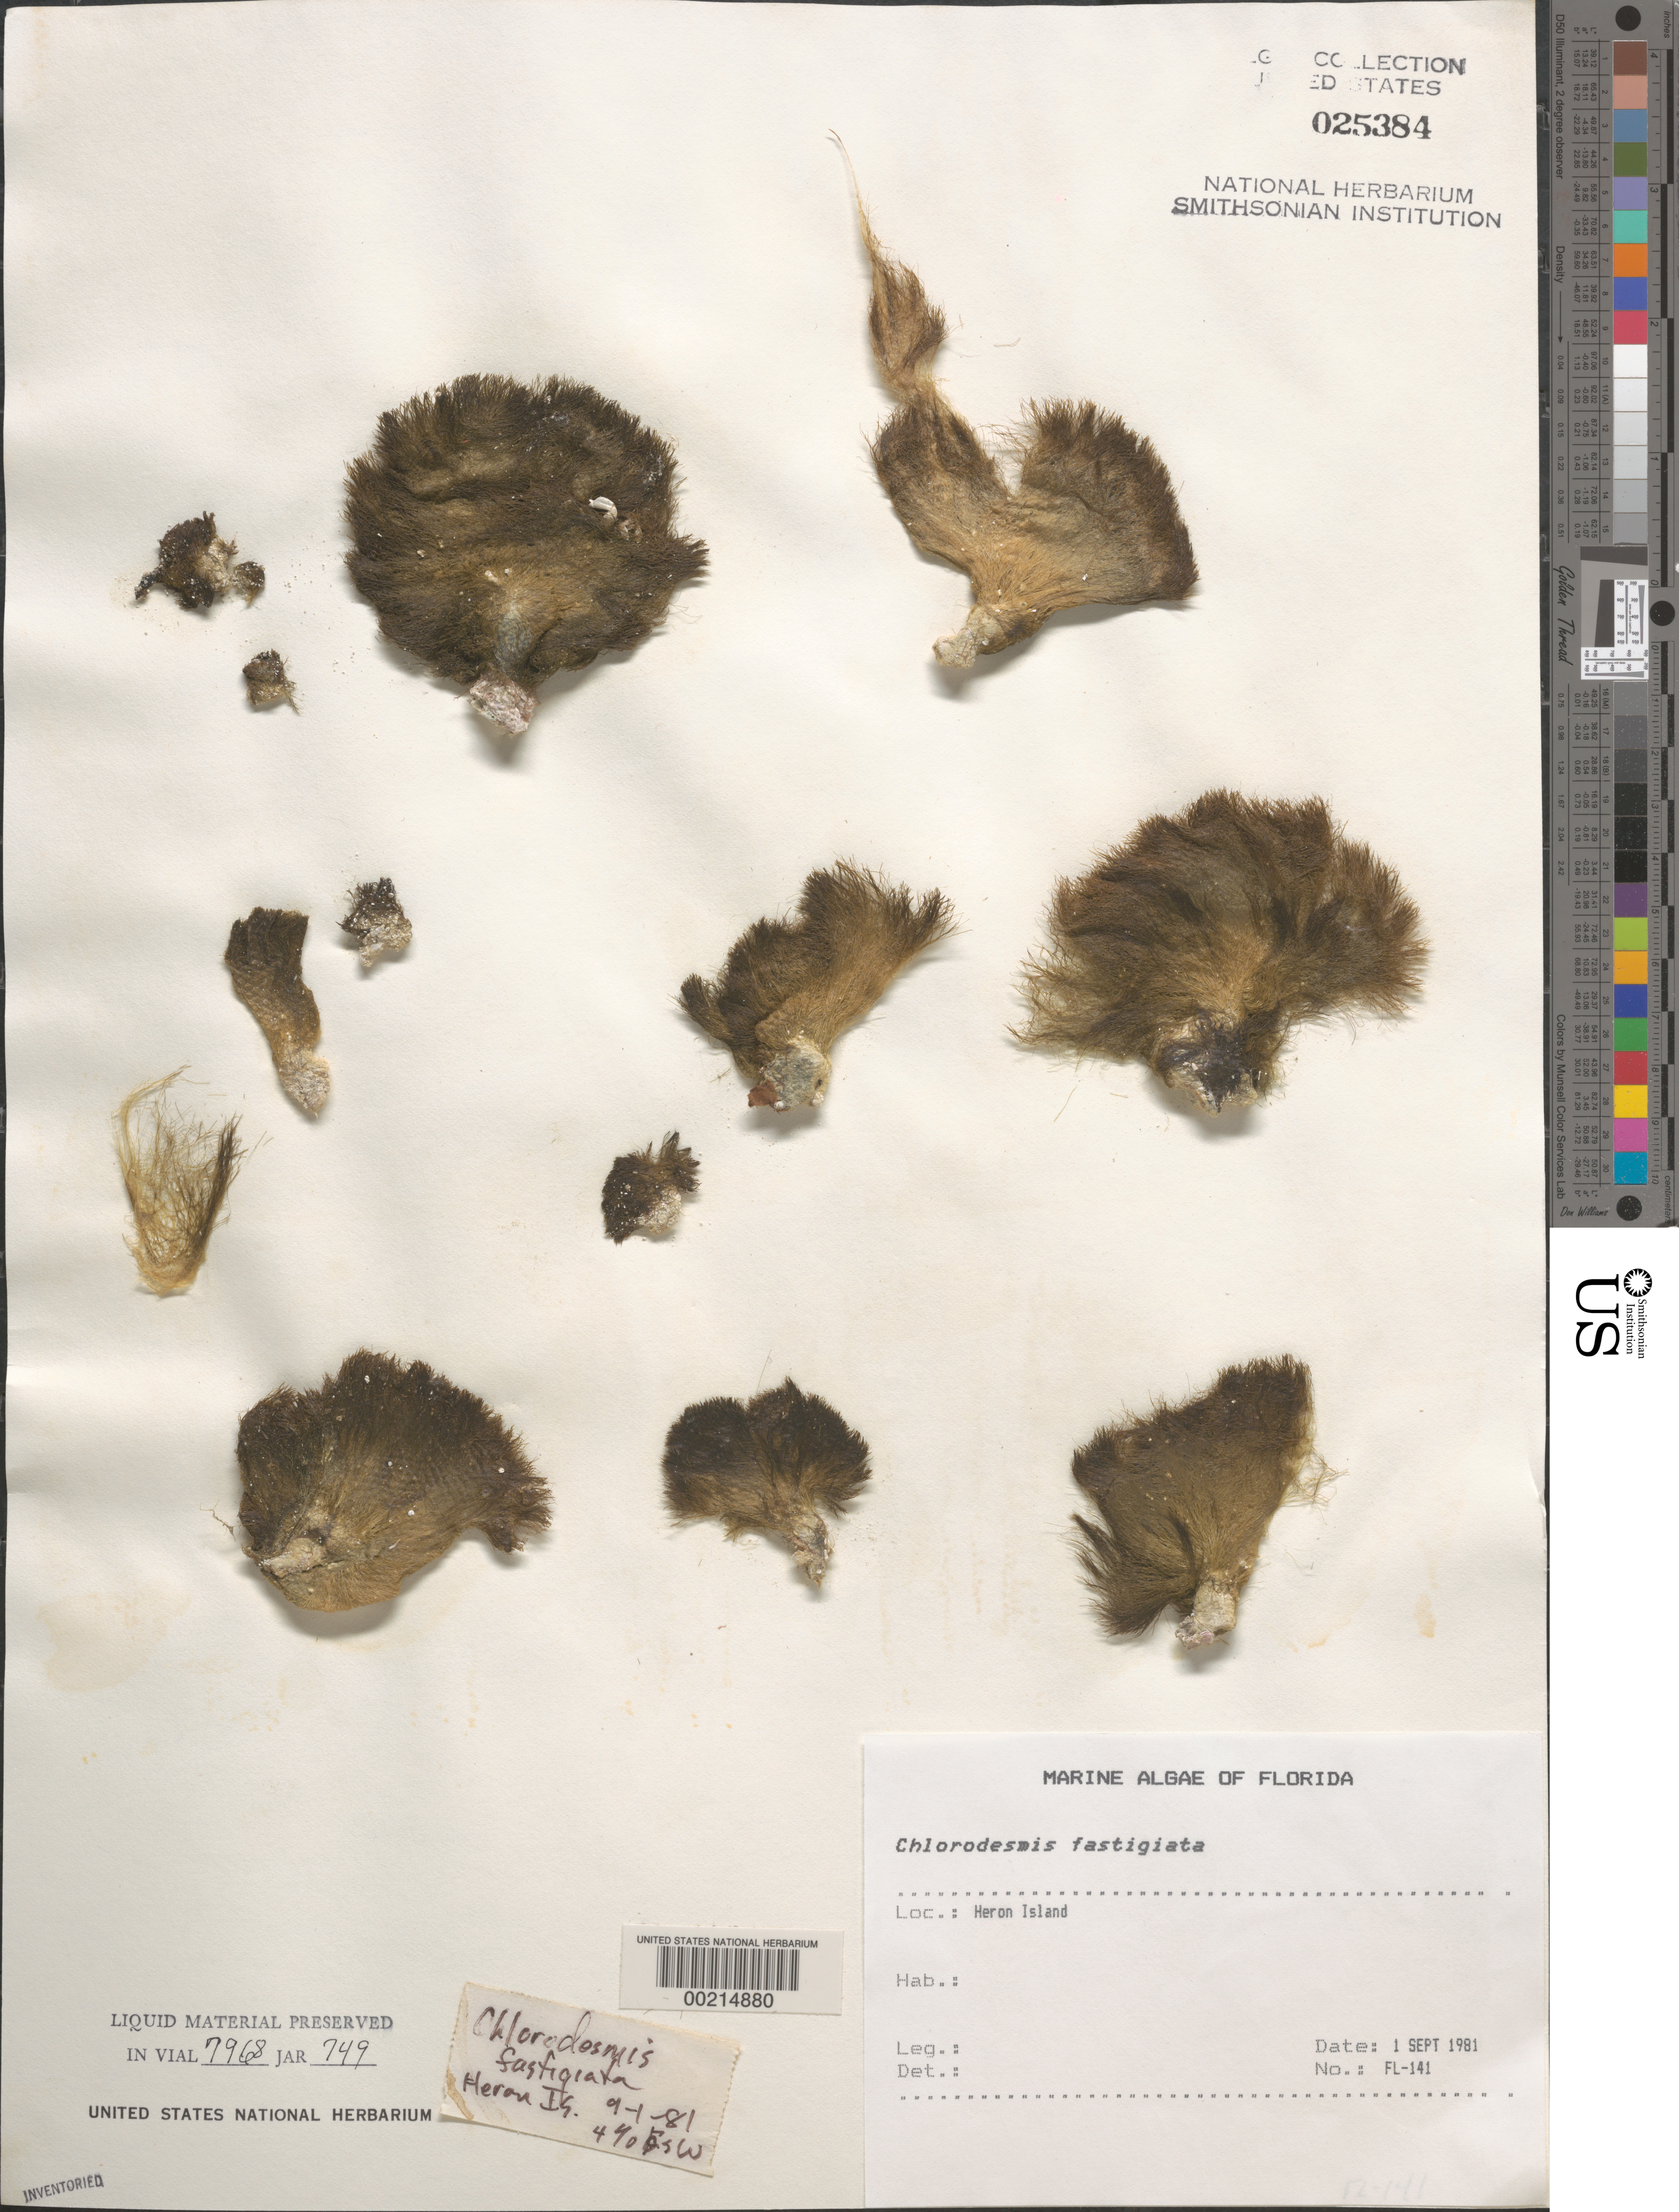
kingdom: Plantae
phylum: Chlorophyta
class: Ulvophyceae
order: Bryopsidales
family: Udoteaceae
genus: Chlorodesmis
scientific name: Chlorodesmis fastigiata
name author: (C. Agardh) S.C. Ducker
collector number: FL-141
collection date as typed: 01 Sep 1981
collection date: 1981-09-01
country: United States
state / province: Florida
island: Heron Island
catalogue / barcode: US 25384